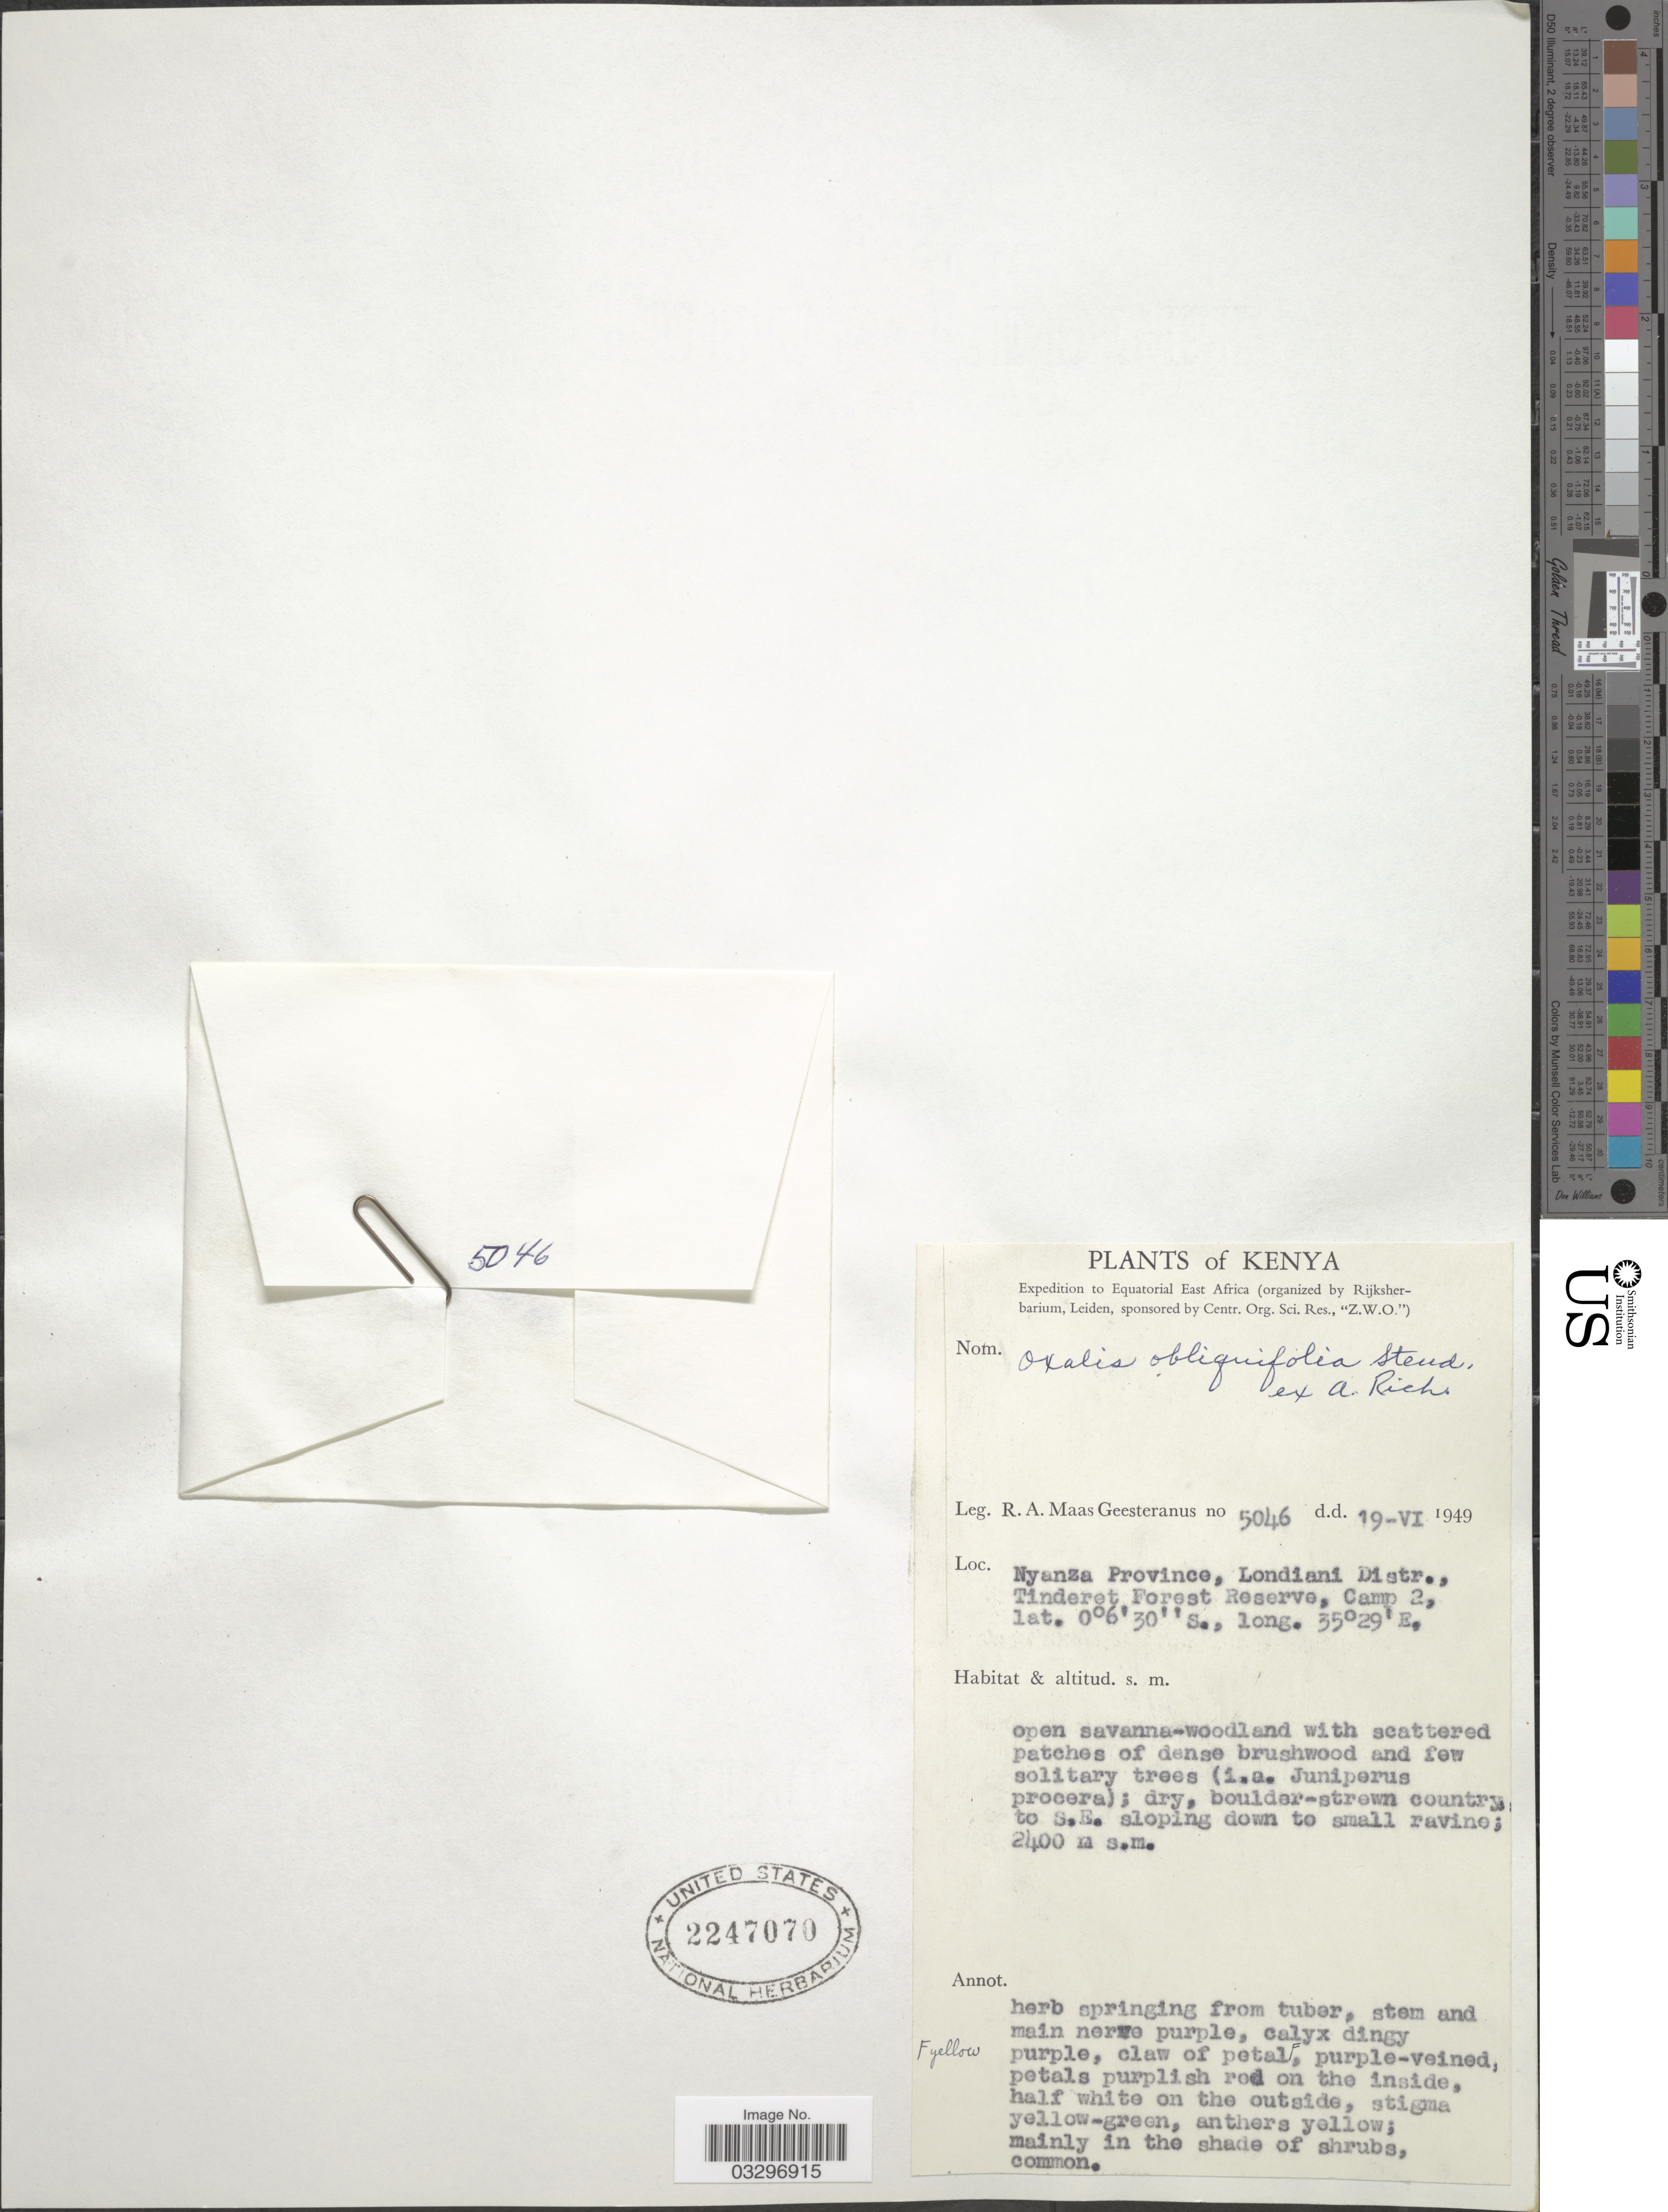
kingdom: Plantae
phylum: Tracheophyta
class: Magnoliopsida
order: Oxalidales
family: Oxalidaceae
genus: Oxalis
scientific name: Oxalis obliquifolia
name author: Steud. ex A. Rich.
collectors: R. A. Maas Geesteranus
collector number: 5046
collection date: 1949-06-19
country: Kenya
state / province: Kericho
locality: Nyanza Province, Londiani Distr., Tinderet Forest Reserve, Camp 2. To S.E. sloping down to small ravine.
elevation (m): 2400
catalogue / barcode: US 2247070